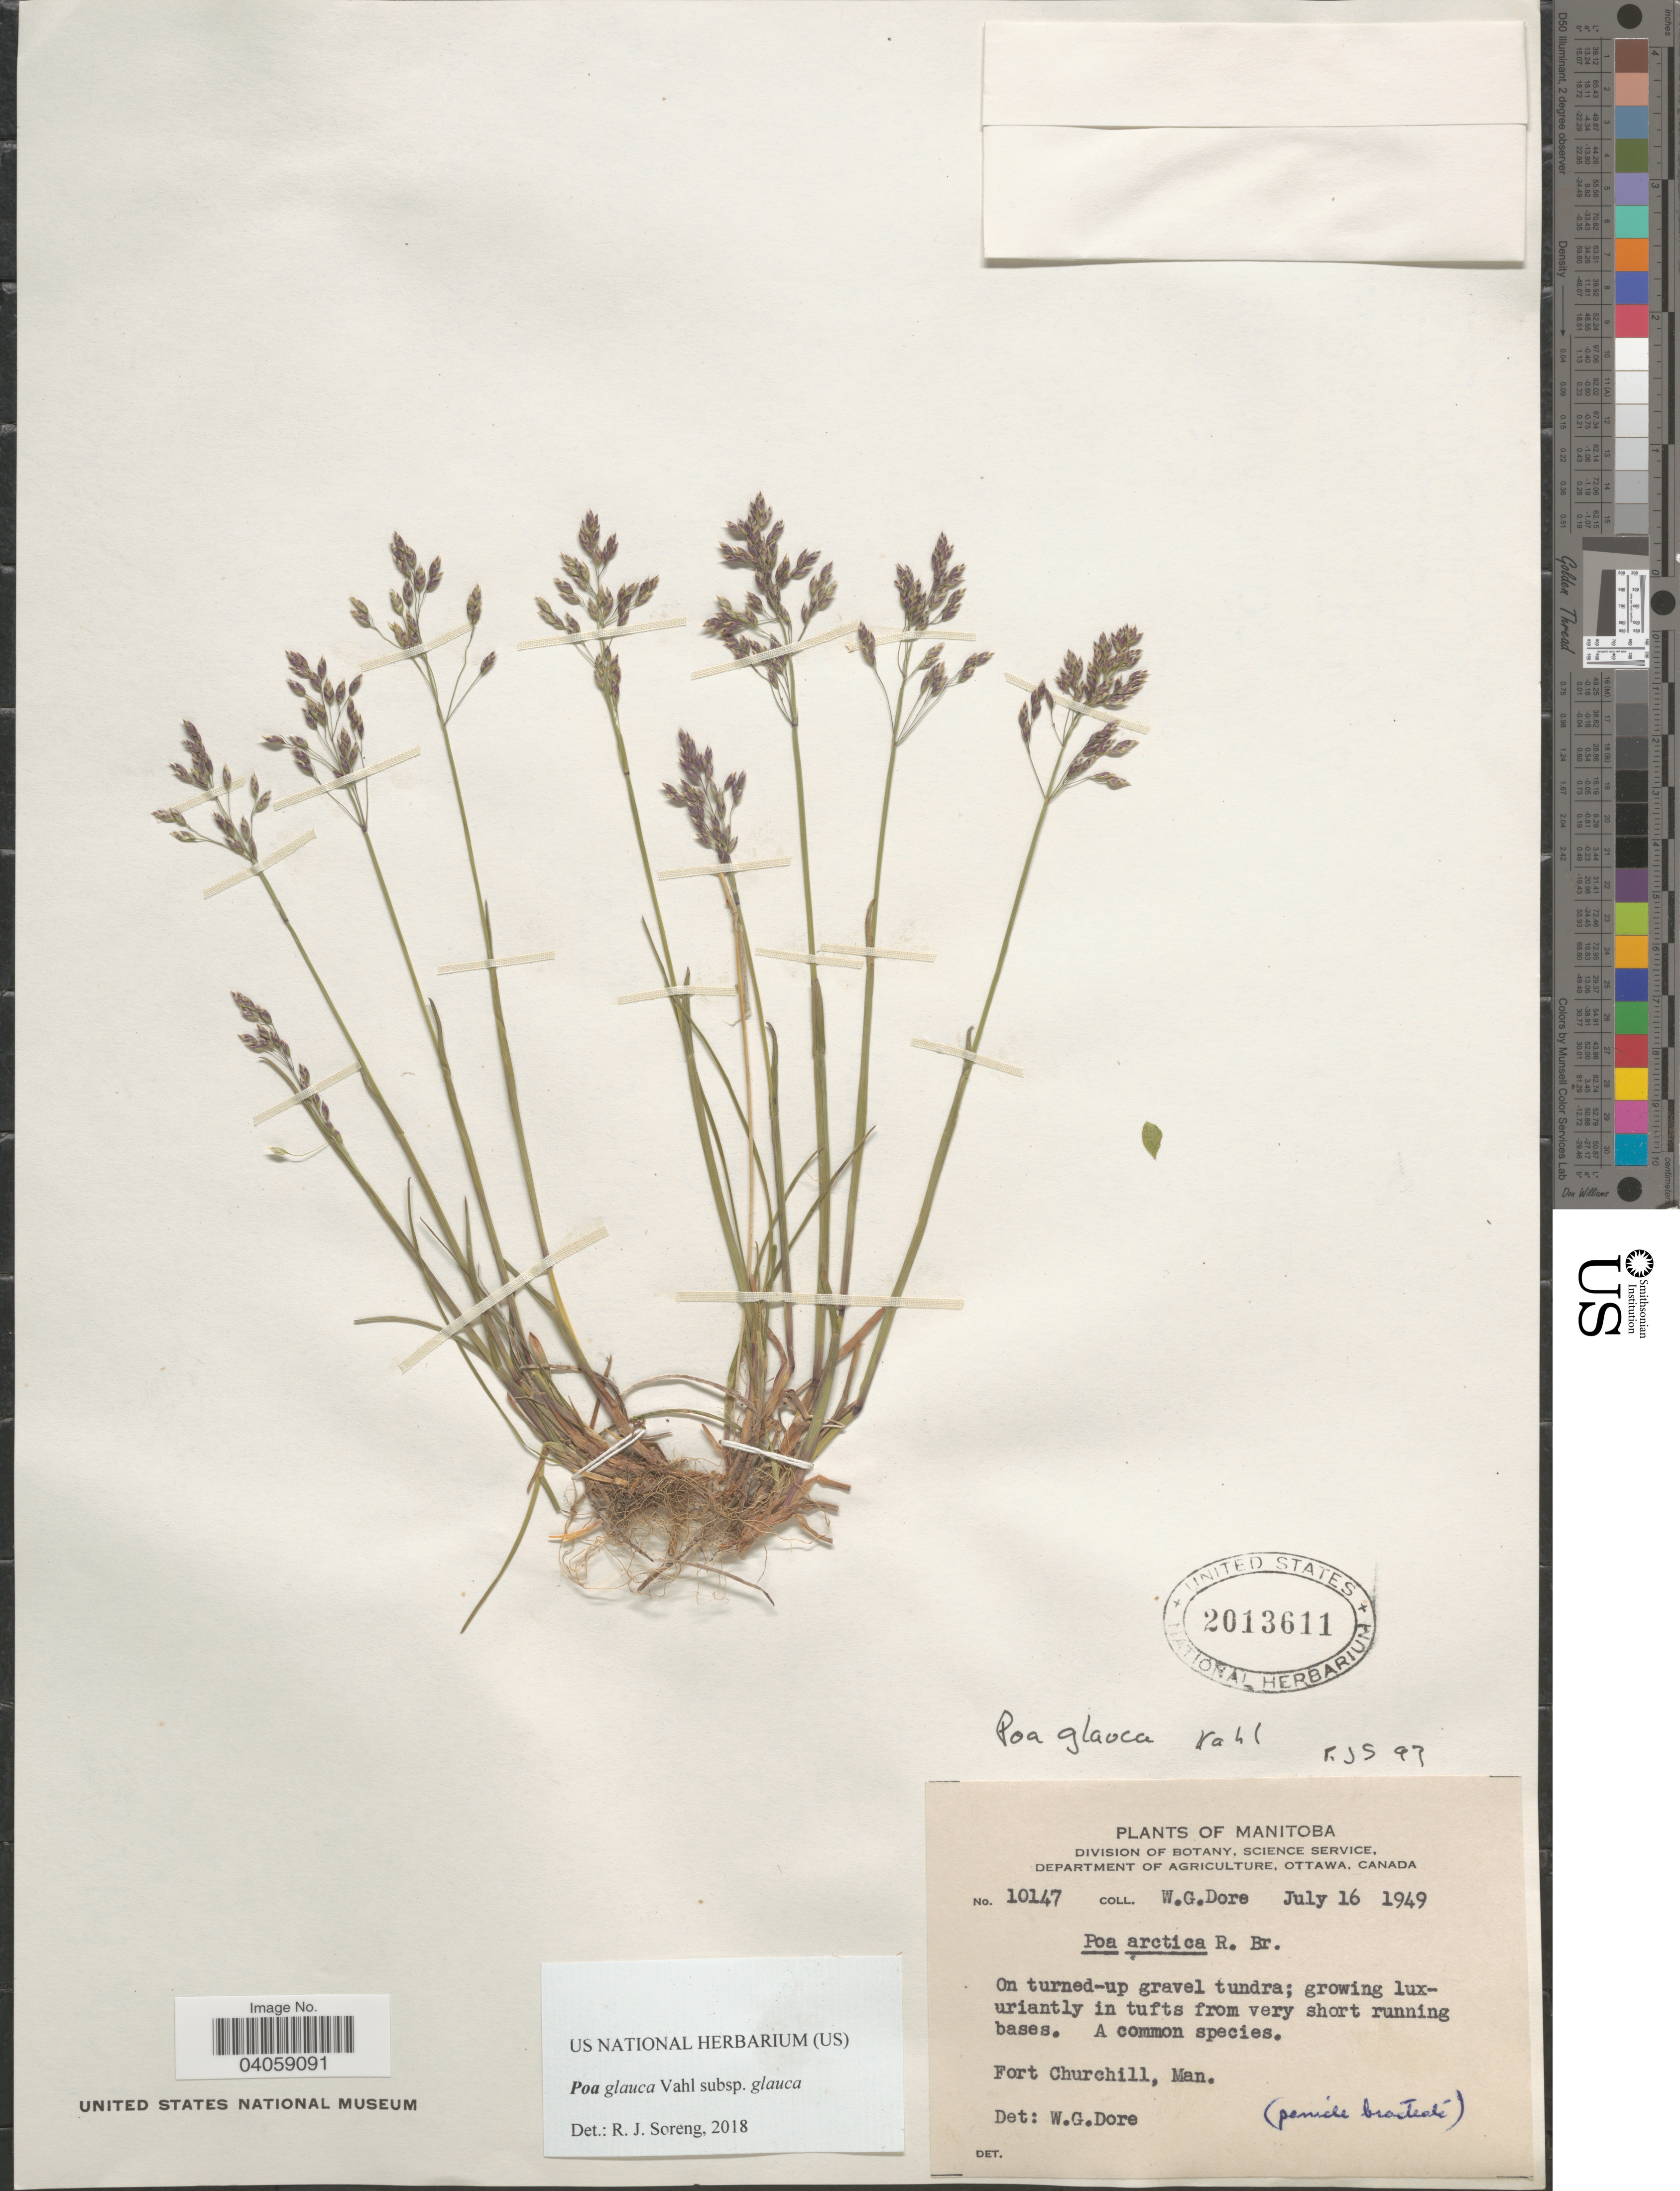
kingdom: Plantae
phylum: Tracheophyta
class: Liliopsida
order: Poales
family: Poaceae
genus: Poa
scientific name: Poa glauca subsp. glauca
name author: Vahl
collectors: W. Dore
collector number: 10147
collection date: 1949-07-16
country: Canada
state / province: Manitoba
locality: On turned-up gravel tundra; growing luxuriantly in tufts from very short running bases. Fort Churchill.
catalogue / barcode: US 2013611